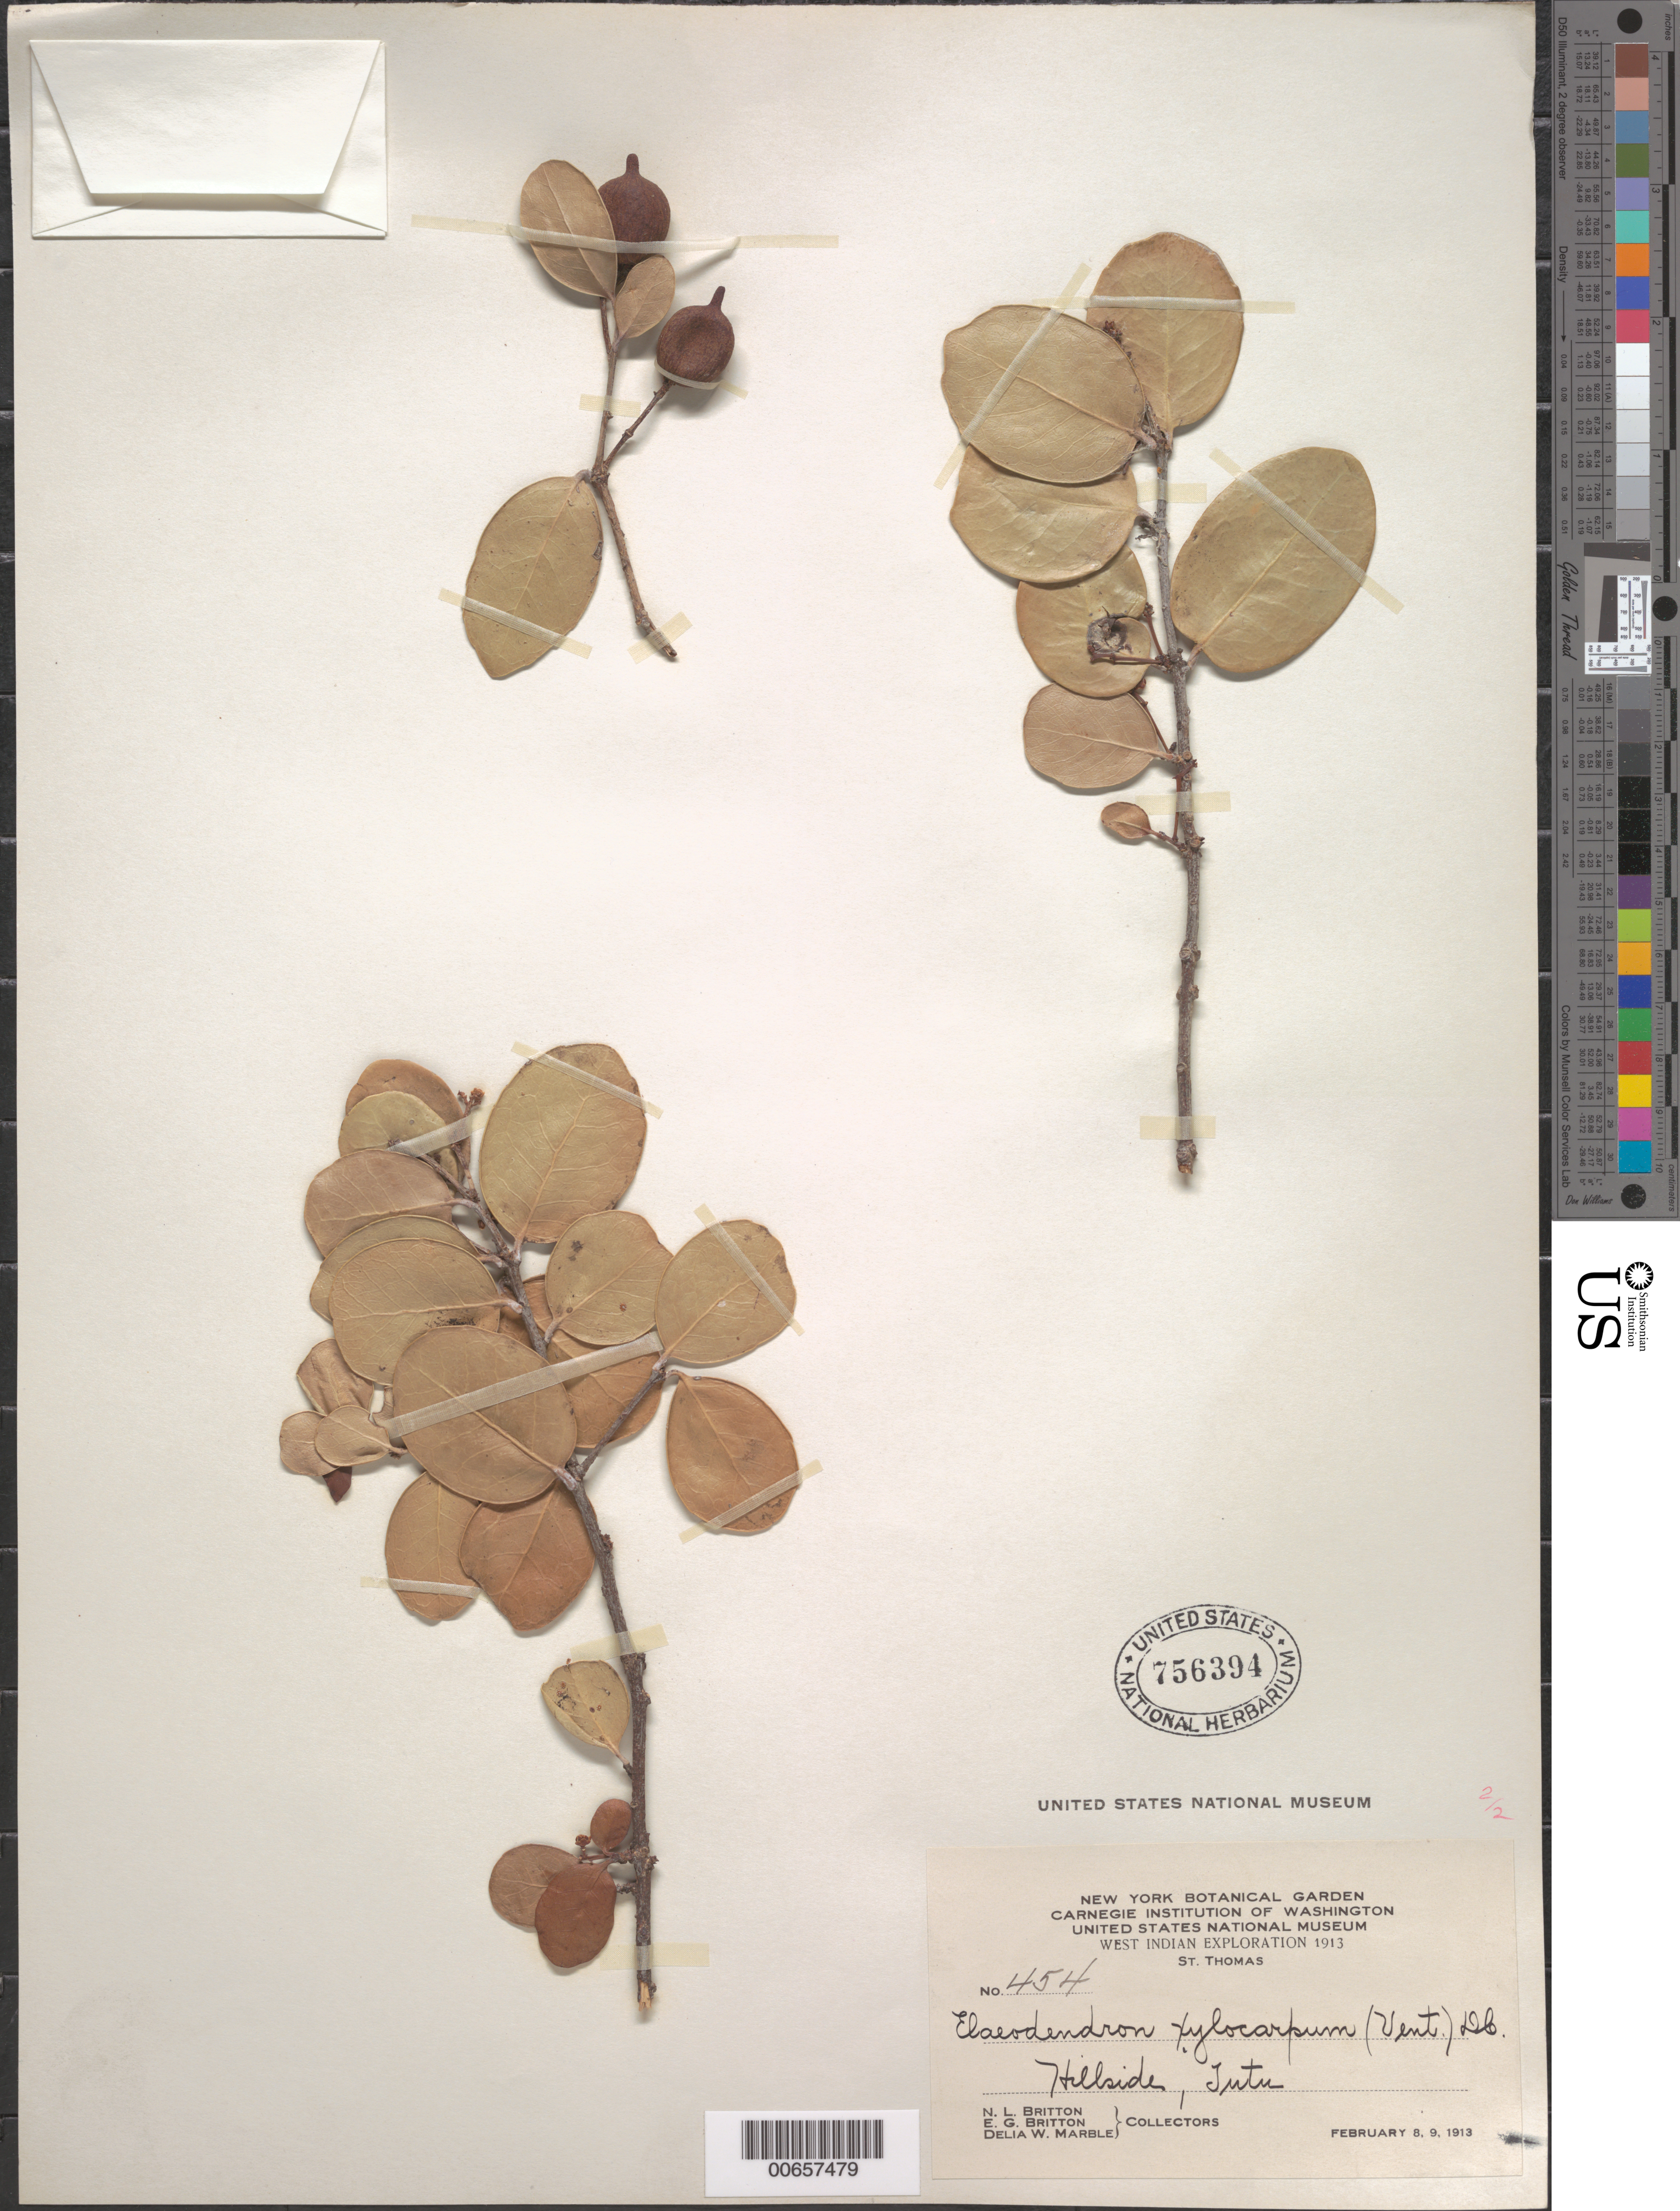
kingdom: Plantae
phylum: Tracheophyta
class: Magnoliopsida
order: Celastrales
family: Celastraceae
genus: Elaeodendron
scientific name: Elaeodendron xylocarpum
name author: (Vent.) DC.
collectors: N. Britton, E. G. Britton & D. W. Marble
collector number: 454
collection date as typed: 08 Feb 1913 and 09 Feb 1913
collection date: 1913-02-08,1913-02-09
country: U.S. Virgin Islands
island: St. Thomas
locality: Tutu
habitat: Hillside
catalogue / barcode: US 756394